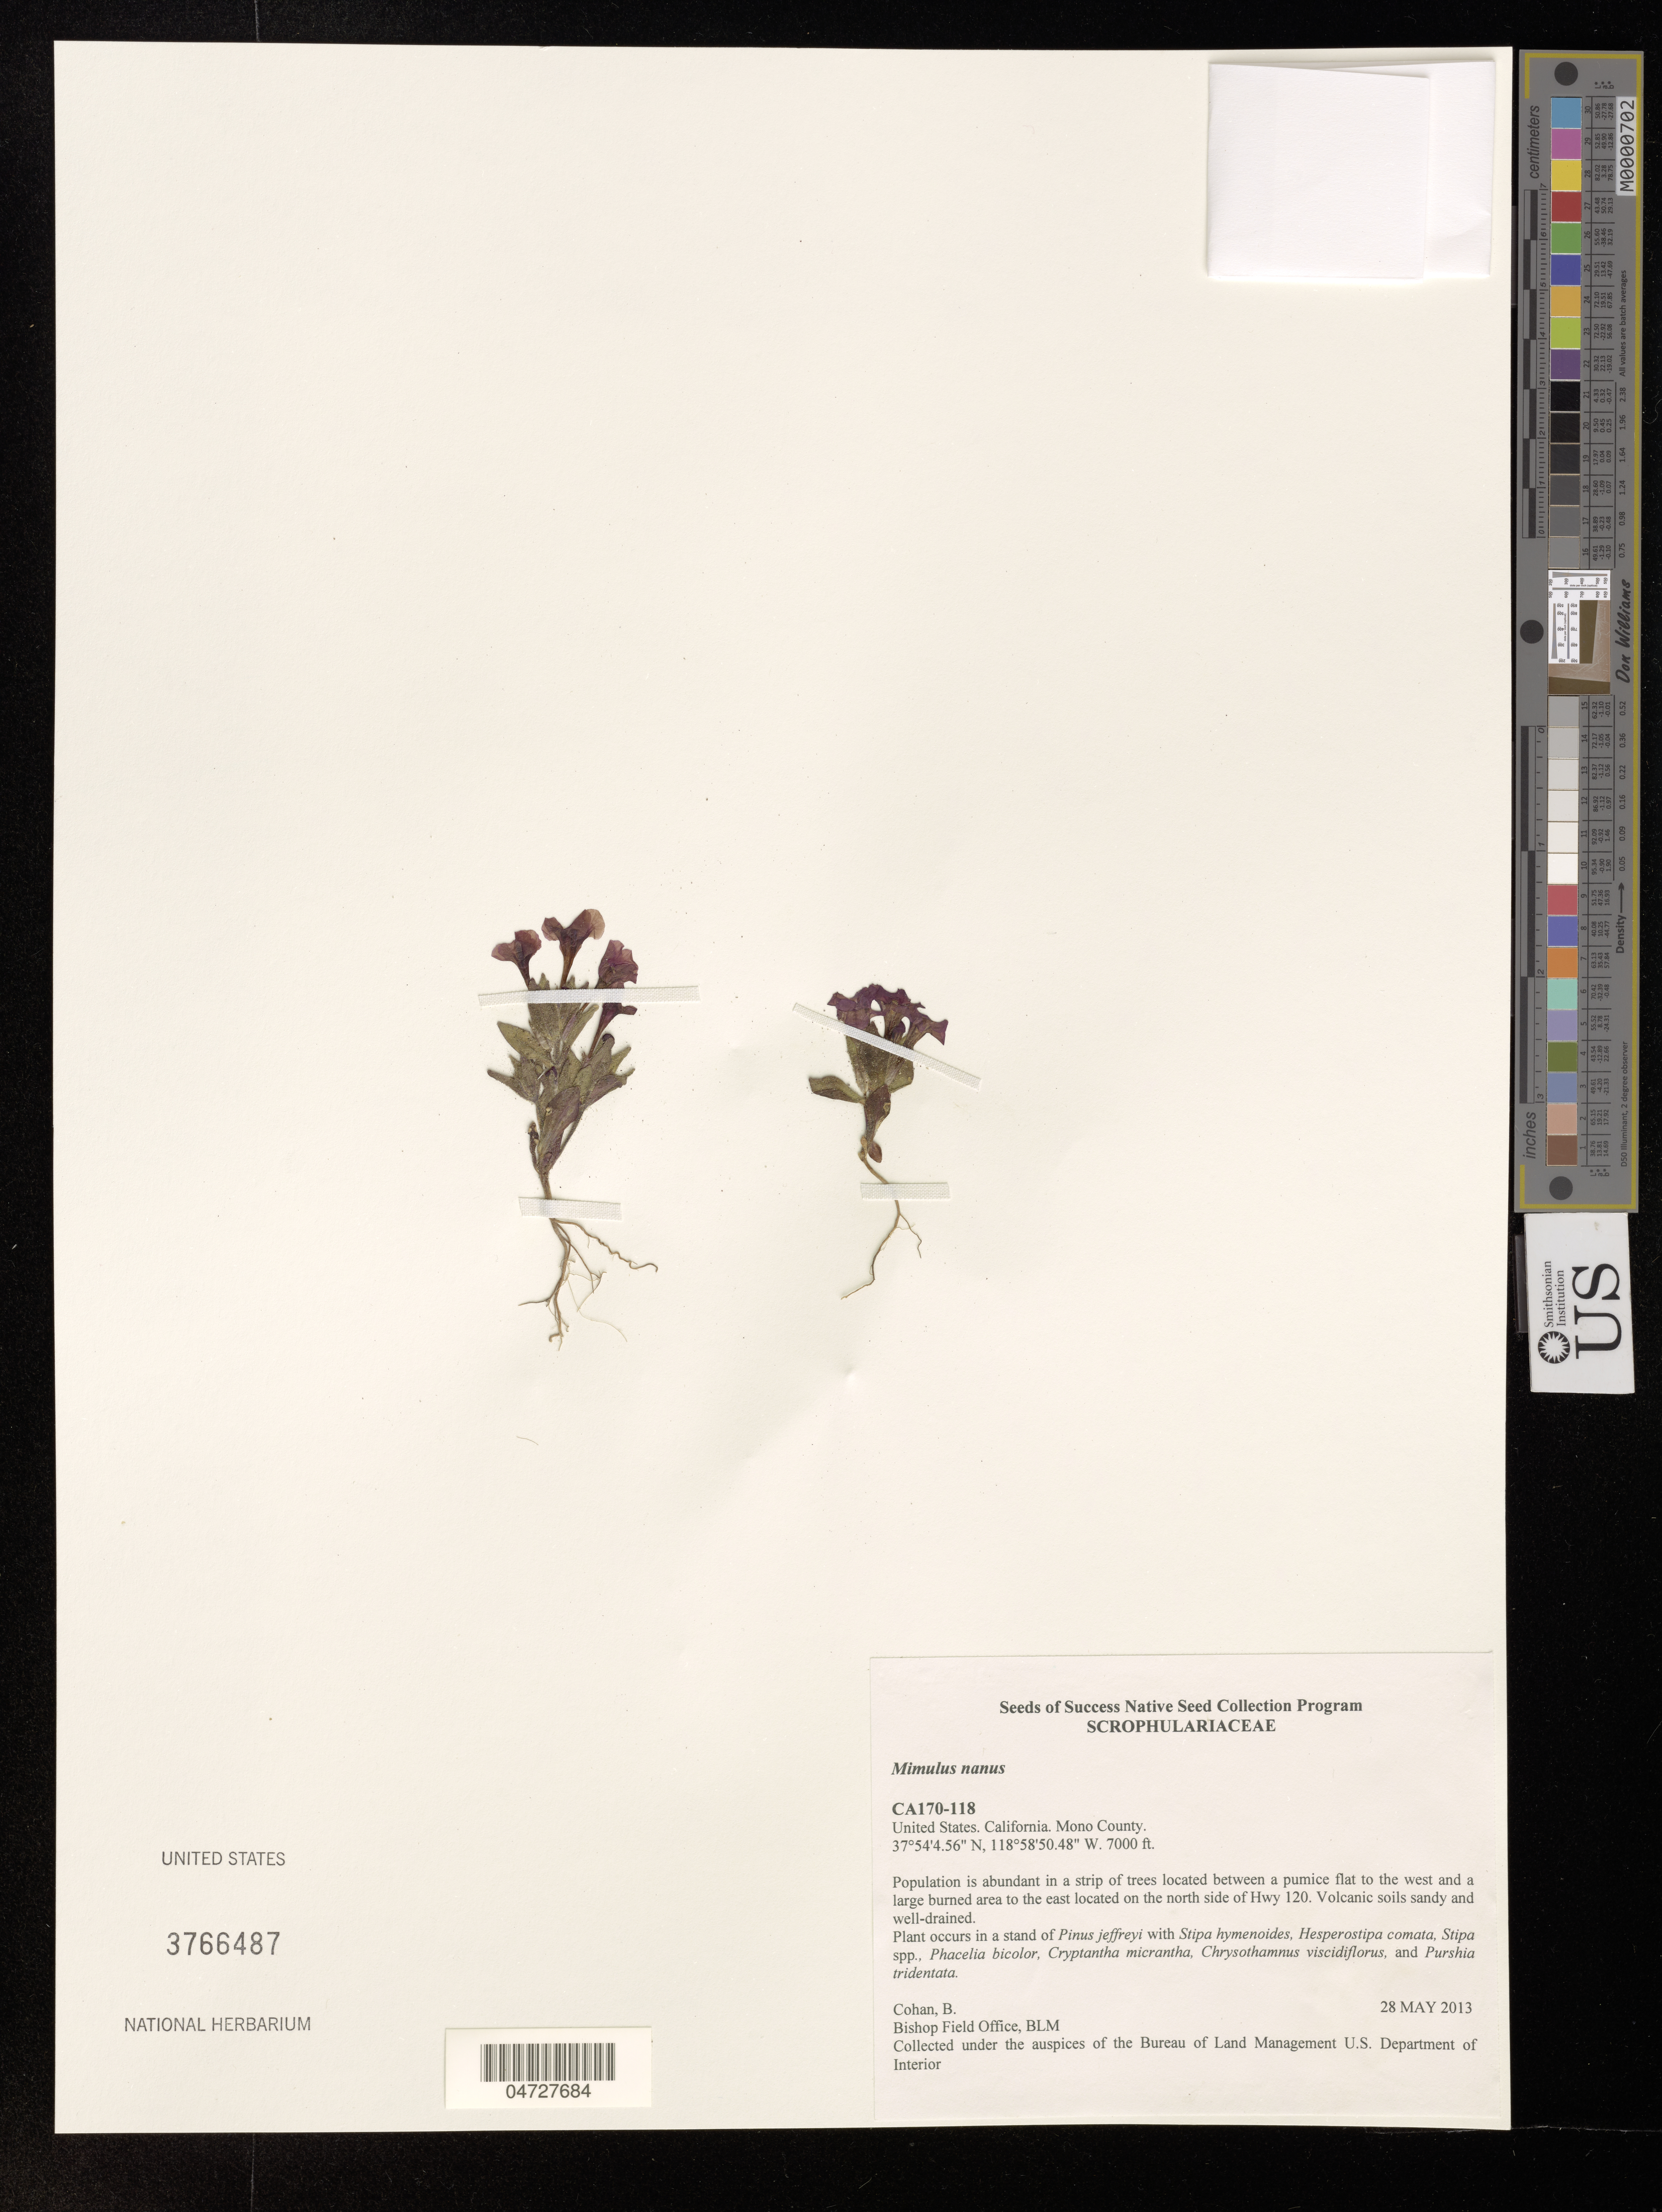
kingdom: Plantae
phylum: Tracheophyta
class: Magnoliopsida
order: Lamiales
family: Phrymaceae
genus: Mimulus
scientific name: Mimulus nanus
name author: Hook. & Arn.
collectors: B. Cohan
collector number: CA170-118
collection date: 2013-05-28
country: United States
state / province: California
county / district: Mono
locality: Mono County. Population is abundant in a strip of trees located between a pumice flat to the west and a large burned area to the east located on the north side of Hwy 120.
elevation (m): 2134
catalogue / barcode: US 3766487